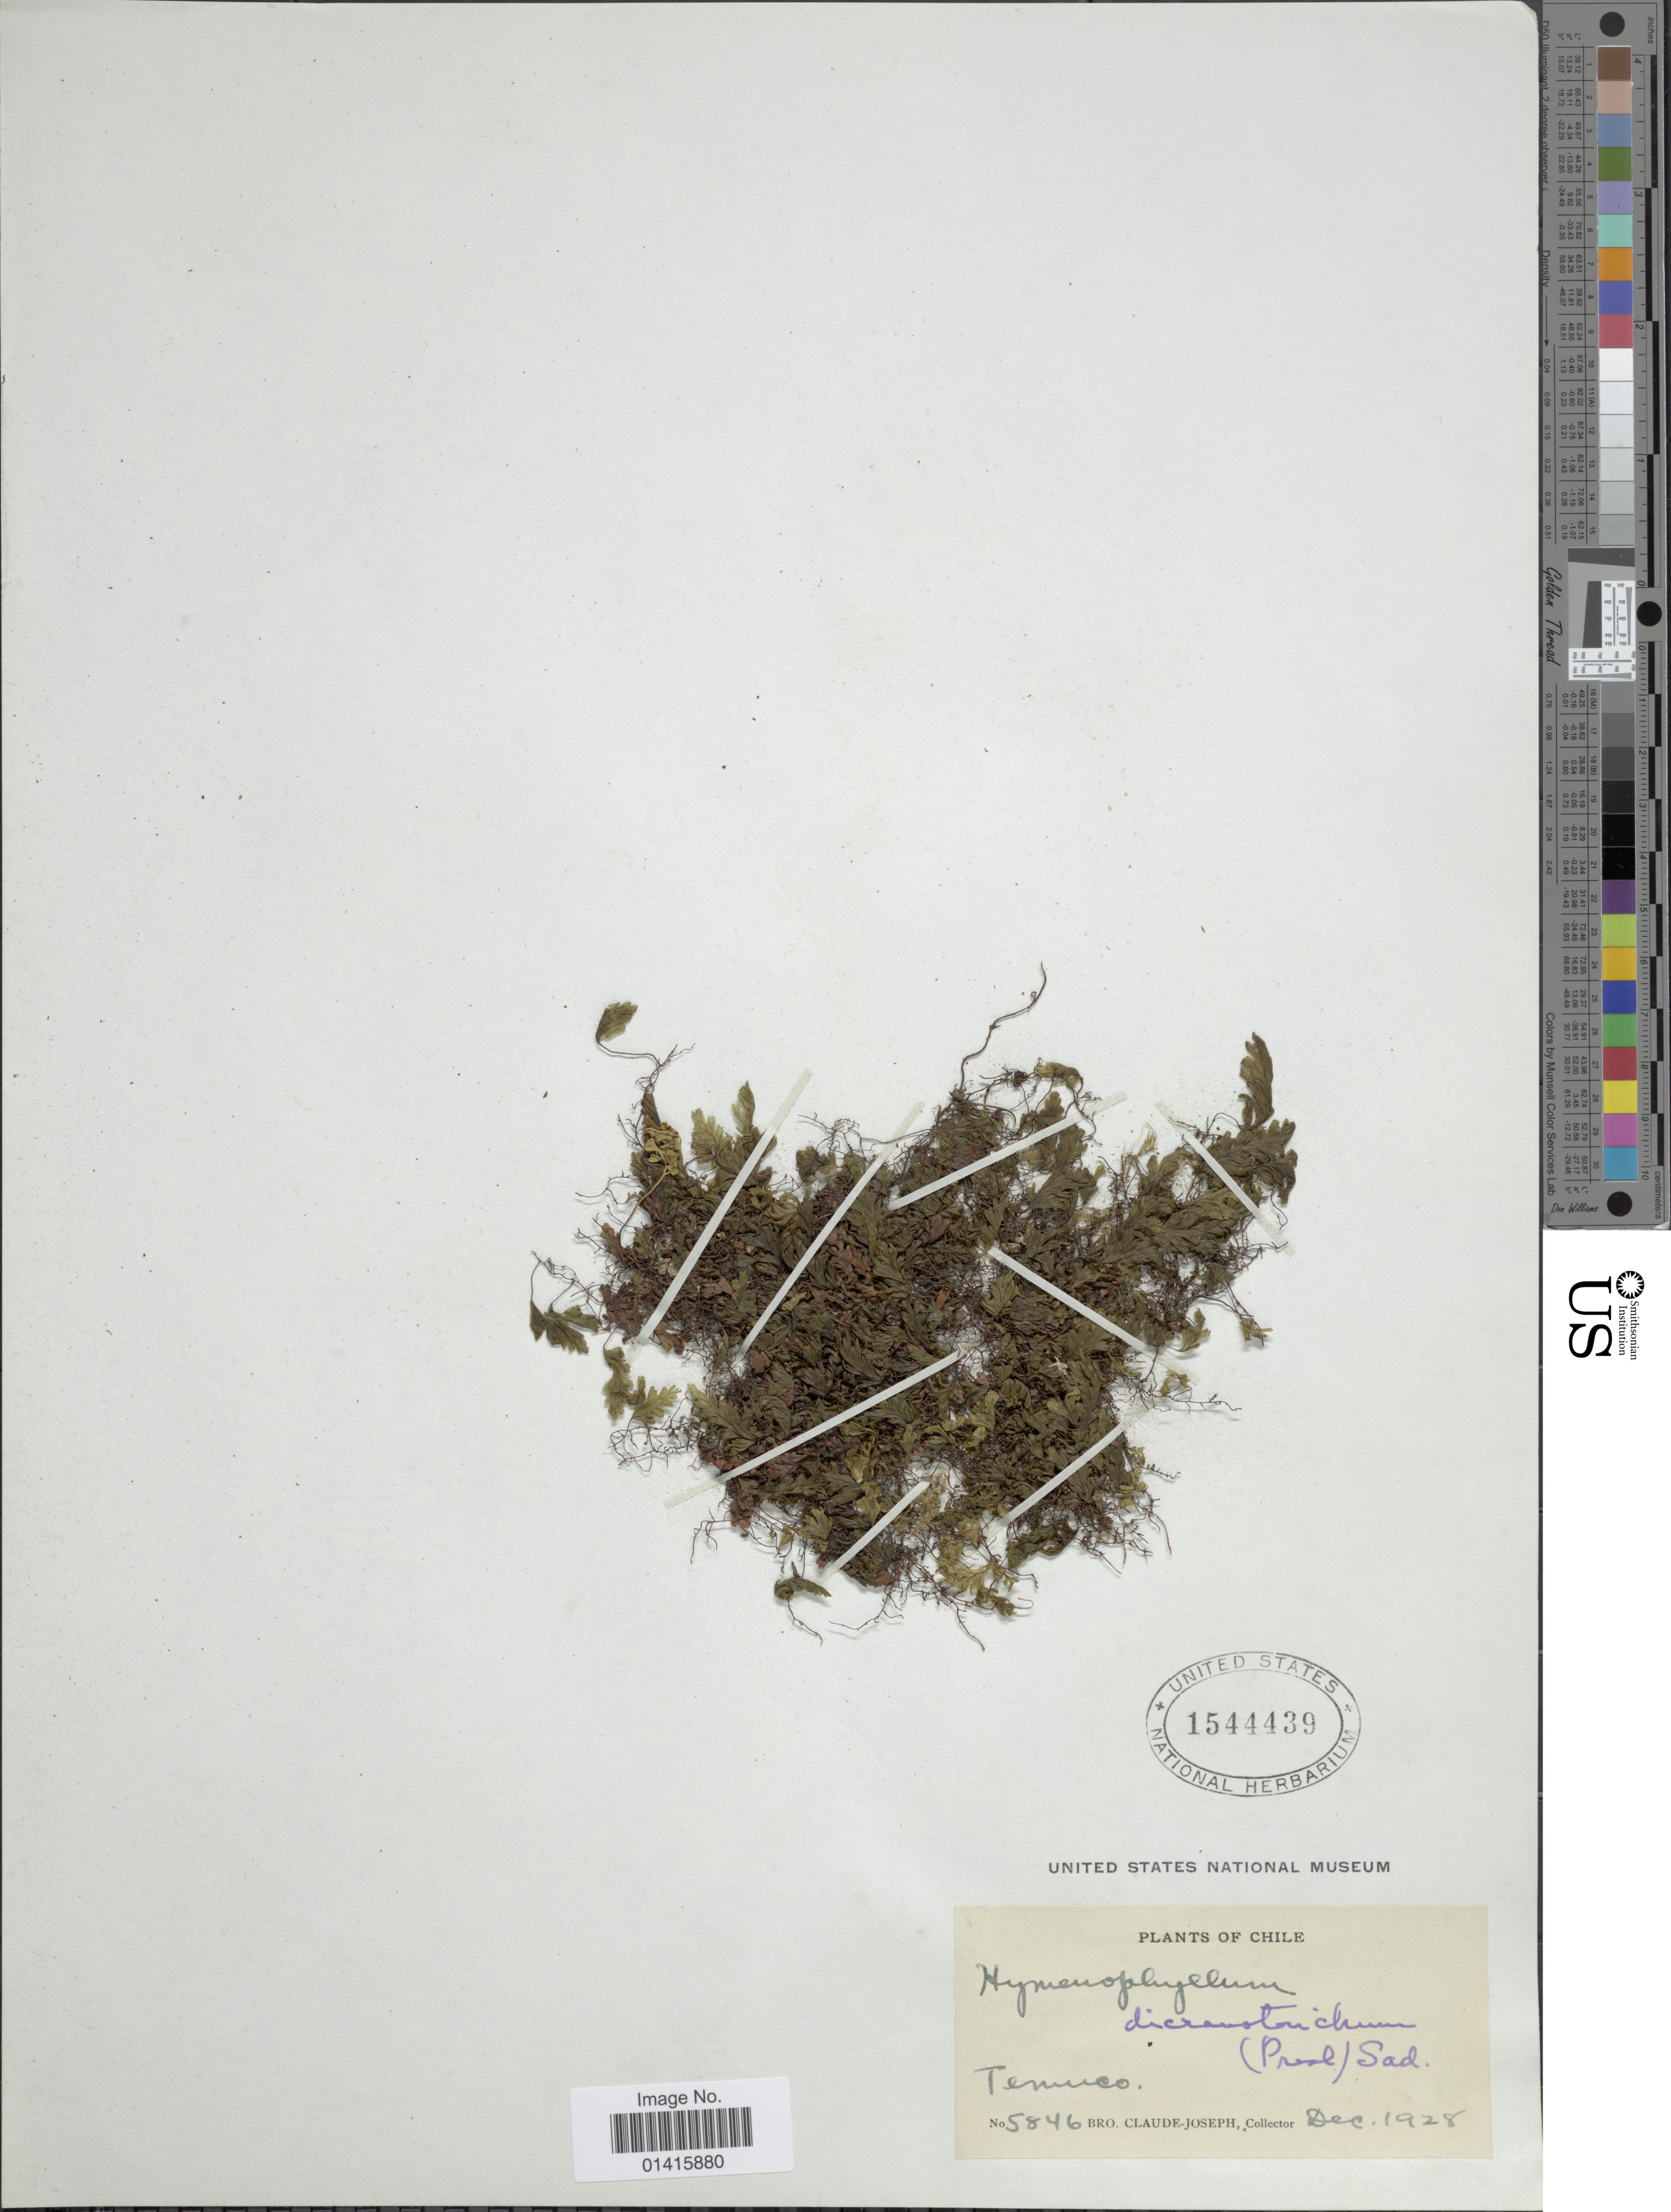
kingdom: Plantae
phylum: Tracheophyta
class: Polypodiopsida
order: Hymenophyllales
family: Hymenophyllaceae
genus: Hymenophyllum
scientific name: Hymenophyllum dicranotrichum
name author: (C. Presl) Sadeb.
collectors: Bro. Claude-Joseph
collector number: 5846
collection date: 1928-12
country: Chile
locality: Ternuco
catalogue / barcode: US 1544439